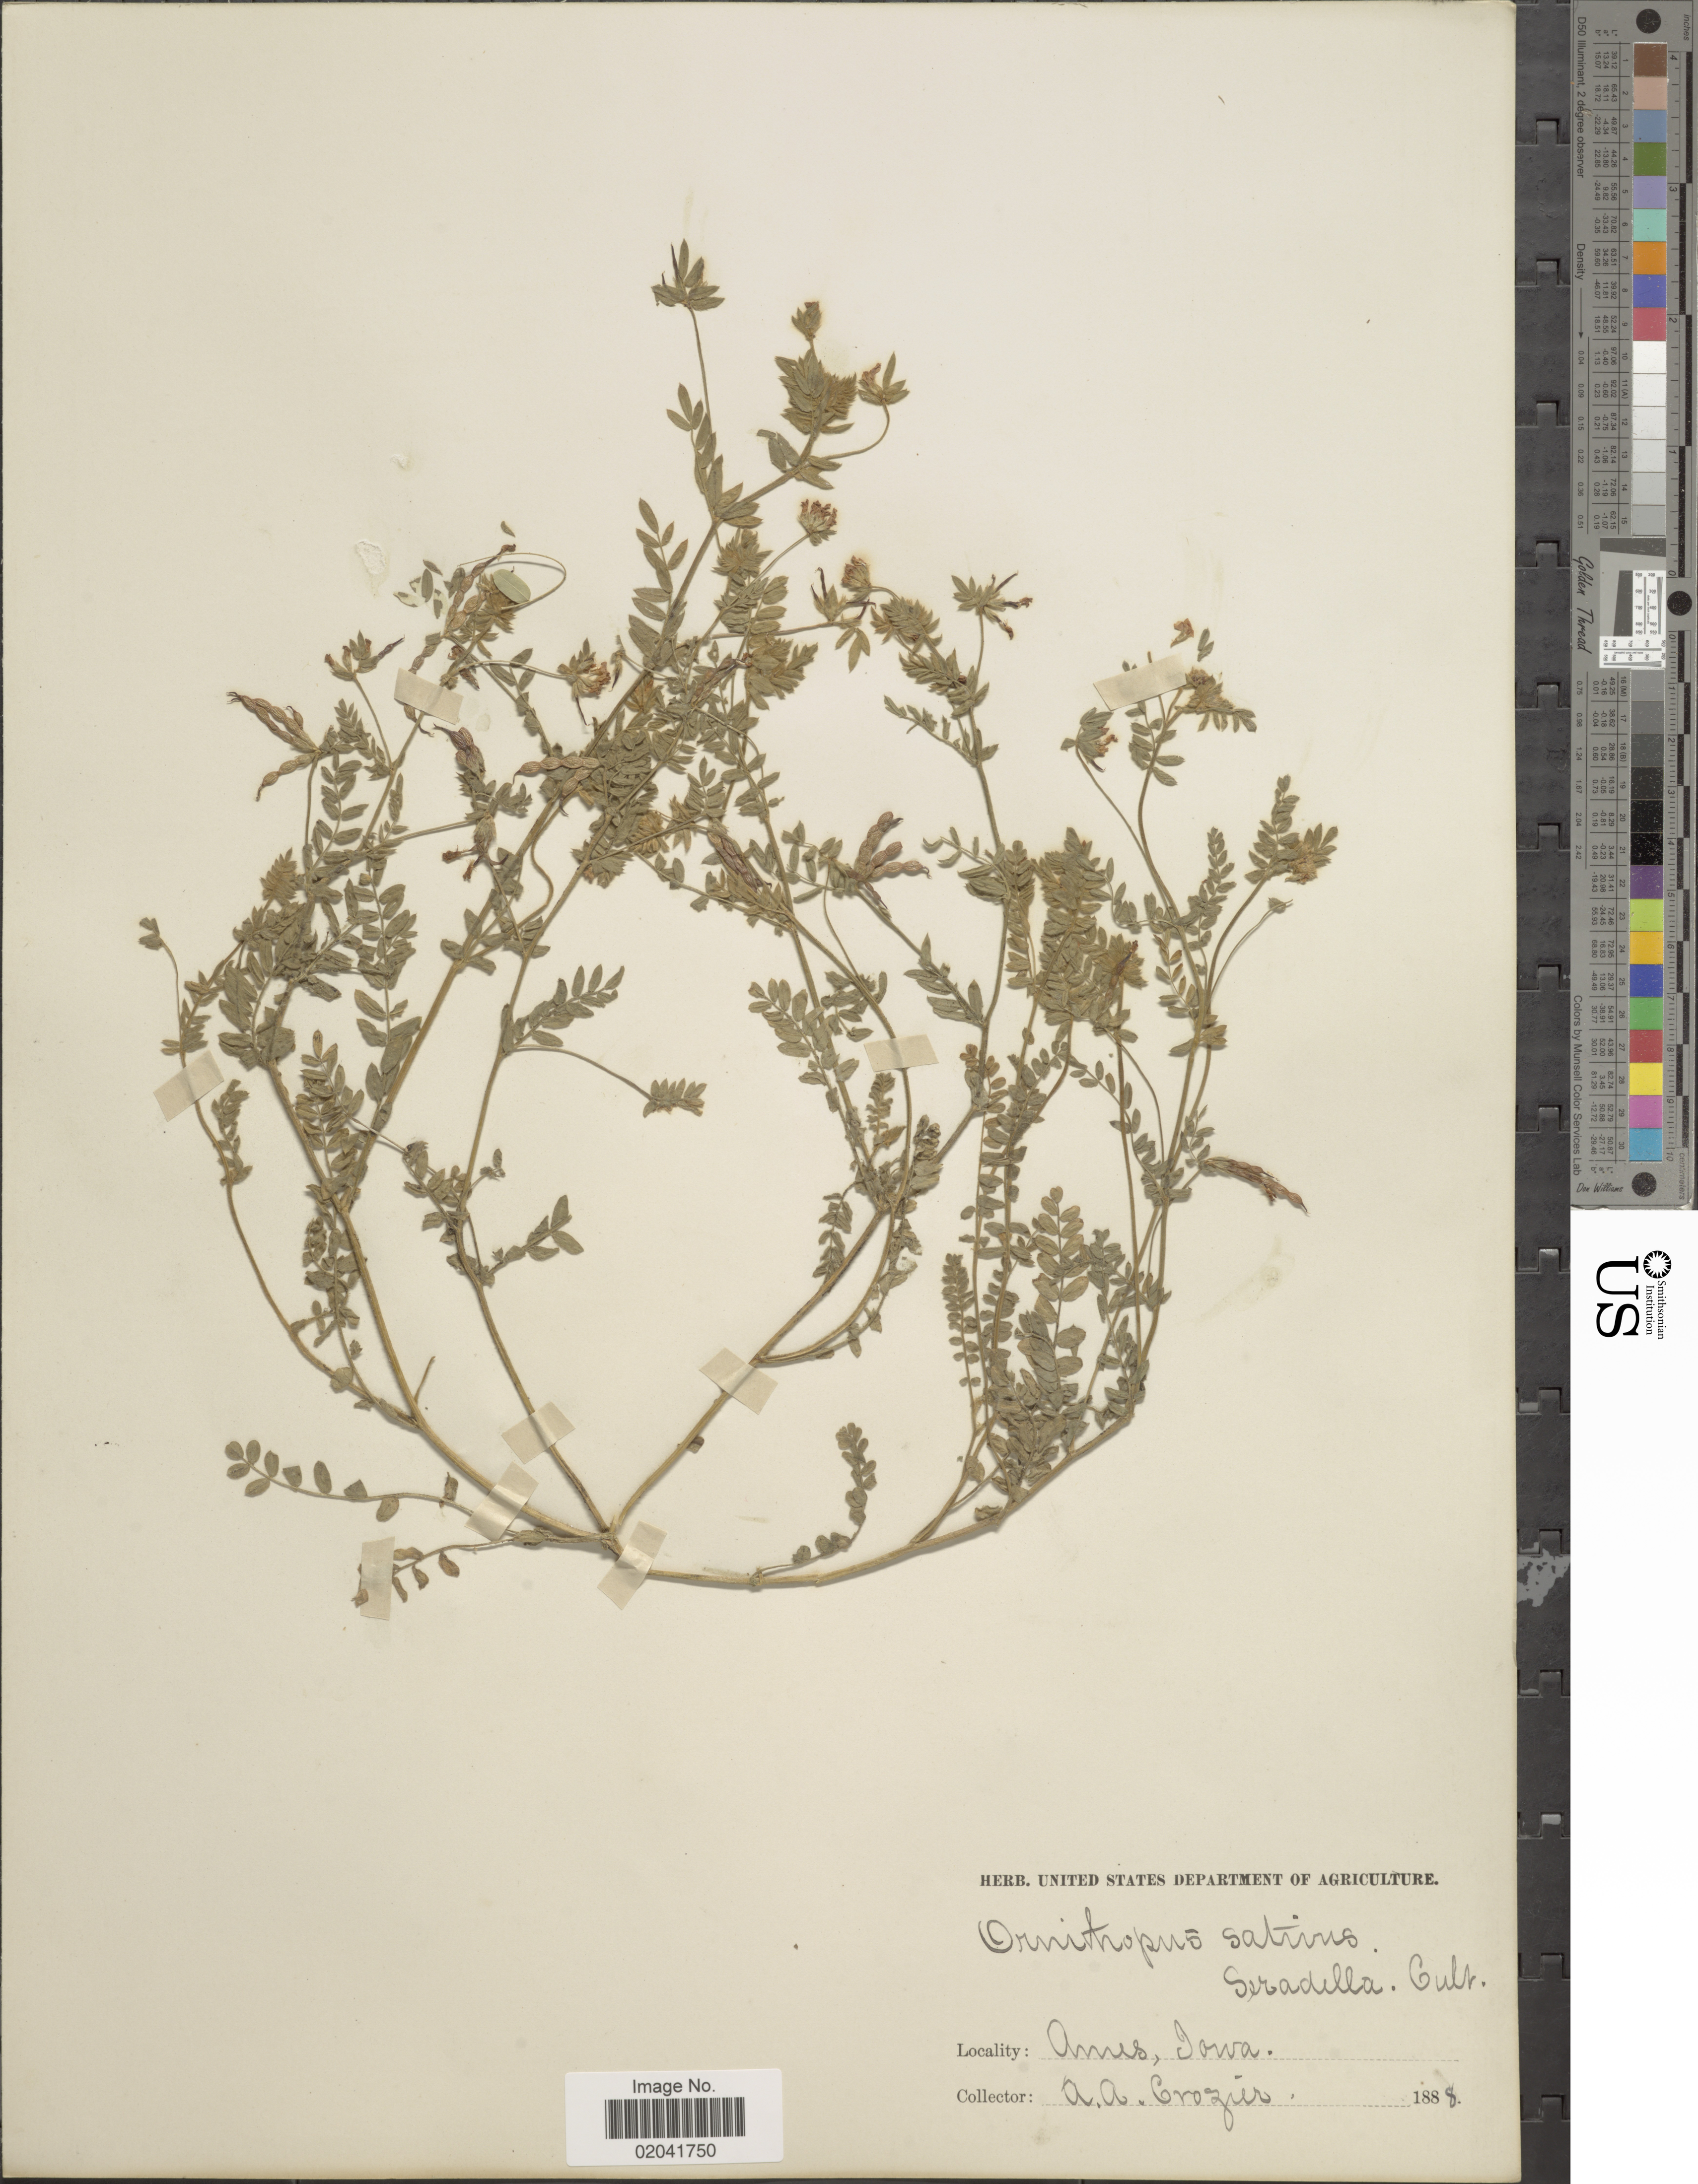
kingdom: Plantae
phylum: Tracheophyta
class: Magnoliopsida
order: Fabales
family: Fabaceae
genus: Ornithopus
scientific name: Ornithopus sativus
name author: Brot.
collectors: A. Crozier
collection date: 1888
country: United States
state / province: Iowa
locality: Ames